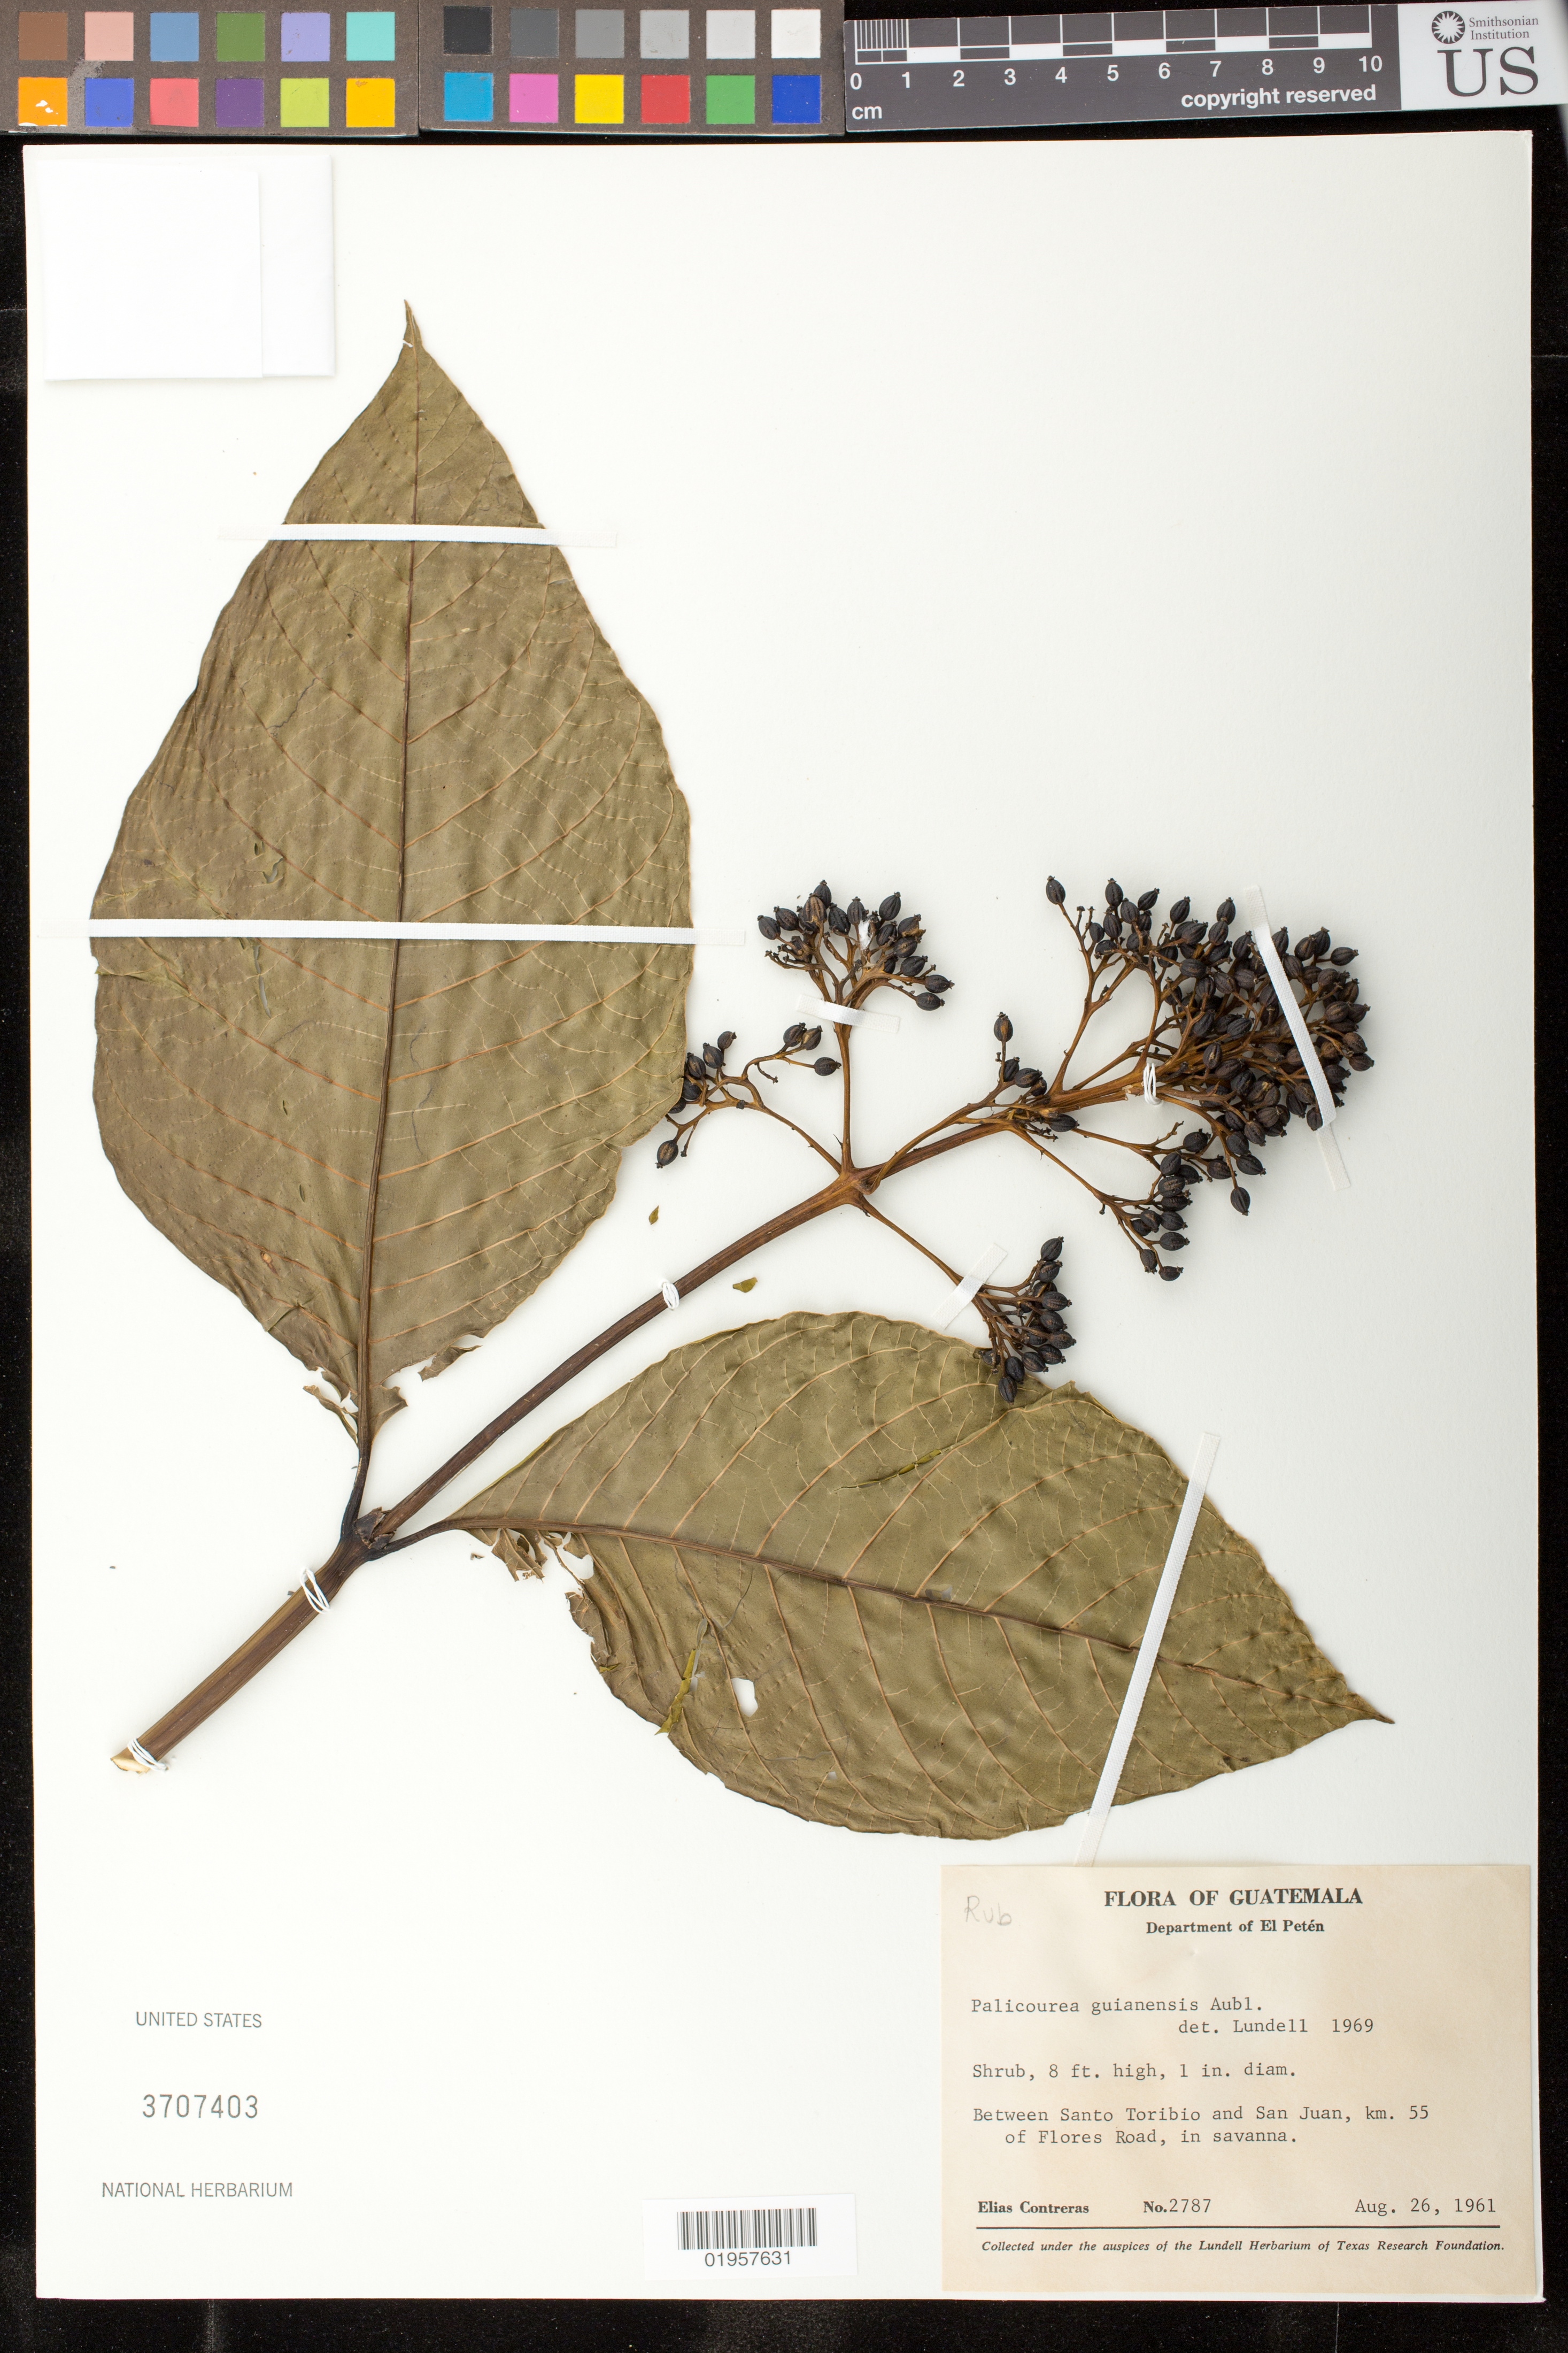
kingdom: Plantae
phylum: Tracheophyta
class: Magnoliopsida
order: Gentianales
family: Rubiaceae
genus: Palicourea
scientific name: Palicourea guianensis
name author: Aubl.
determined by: Lundell, C. L.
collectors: E. Contreras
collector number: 2787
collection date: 1961-08-26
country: Guatemala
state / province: El Petén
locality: Between Santo Toribio and San Juan, km 55 of Flores Road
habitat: In savanna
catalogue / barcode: US 3707403